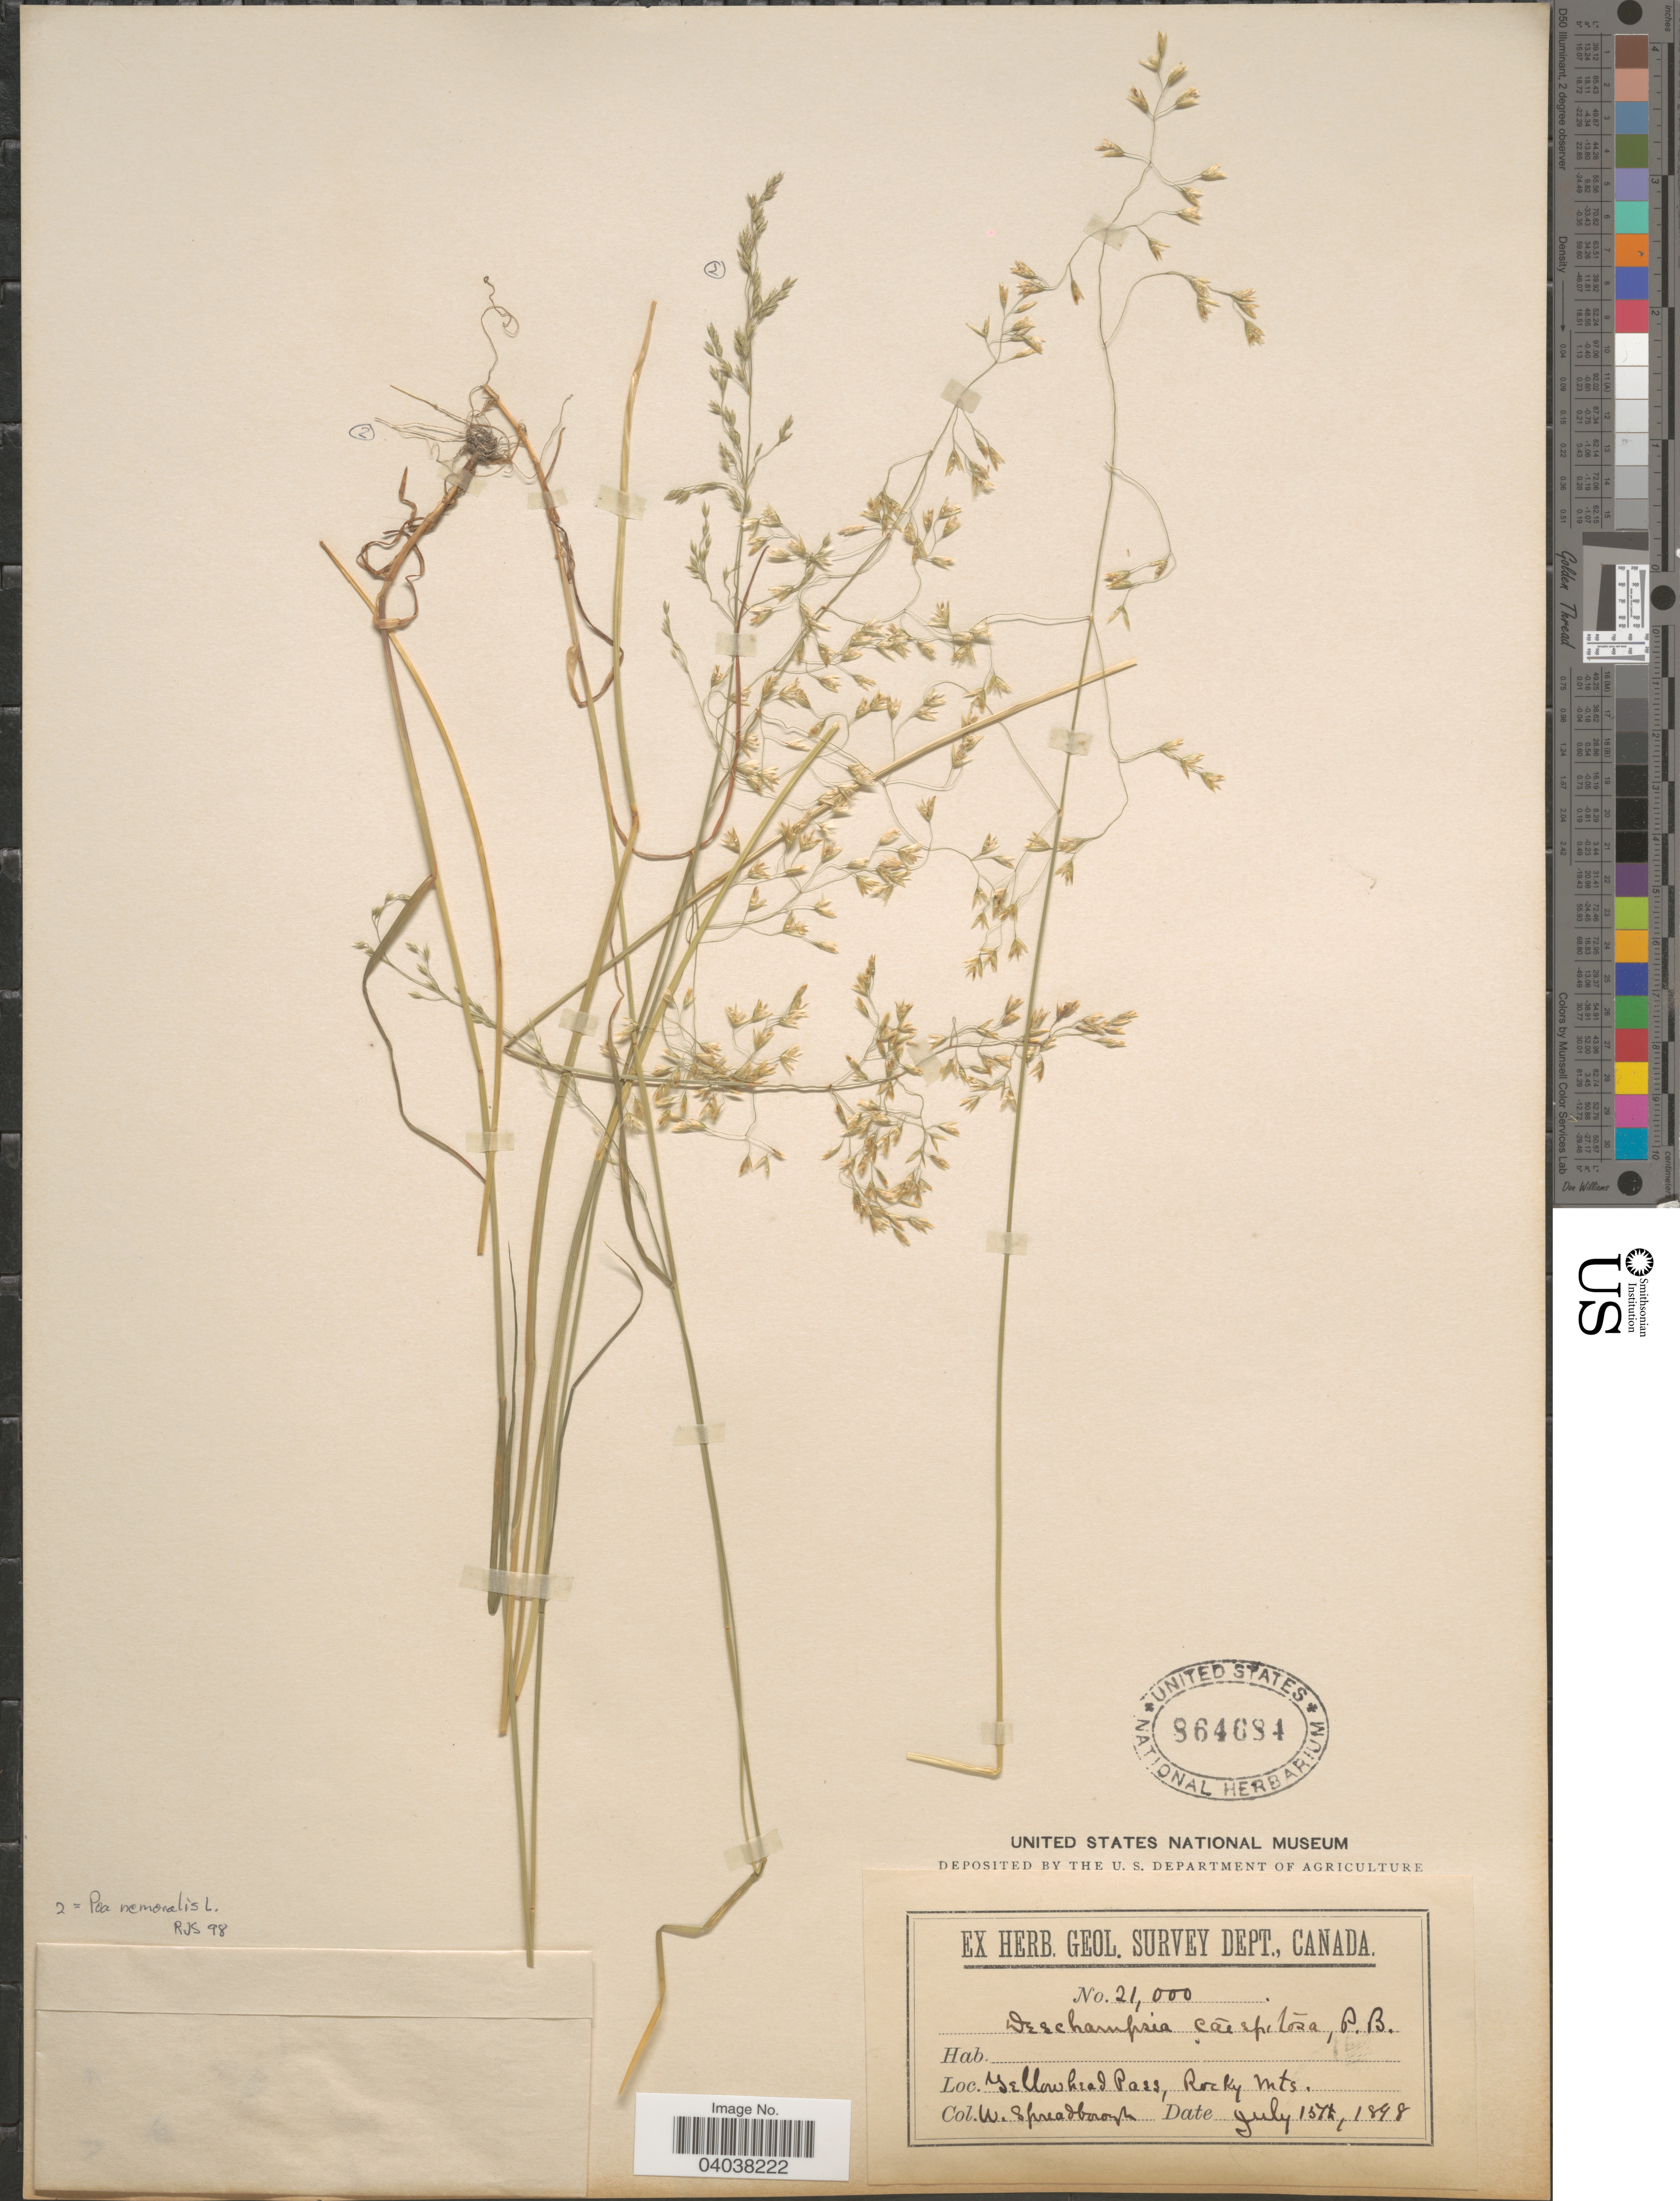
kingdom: Plantae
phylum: Tracheophyta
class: Liliopsida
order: Poales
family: Poaceae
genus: Deschampsia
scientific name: Deschampsia cespitosa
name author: (L.) P. Beauv.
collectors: W. Spreadborough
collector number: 21000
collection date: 1898-07-15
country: Canada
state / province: British Columbia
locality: Yellowhead Pass, Rocky Mts.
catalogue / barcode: US 864684